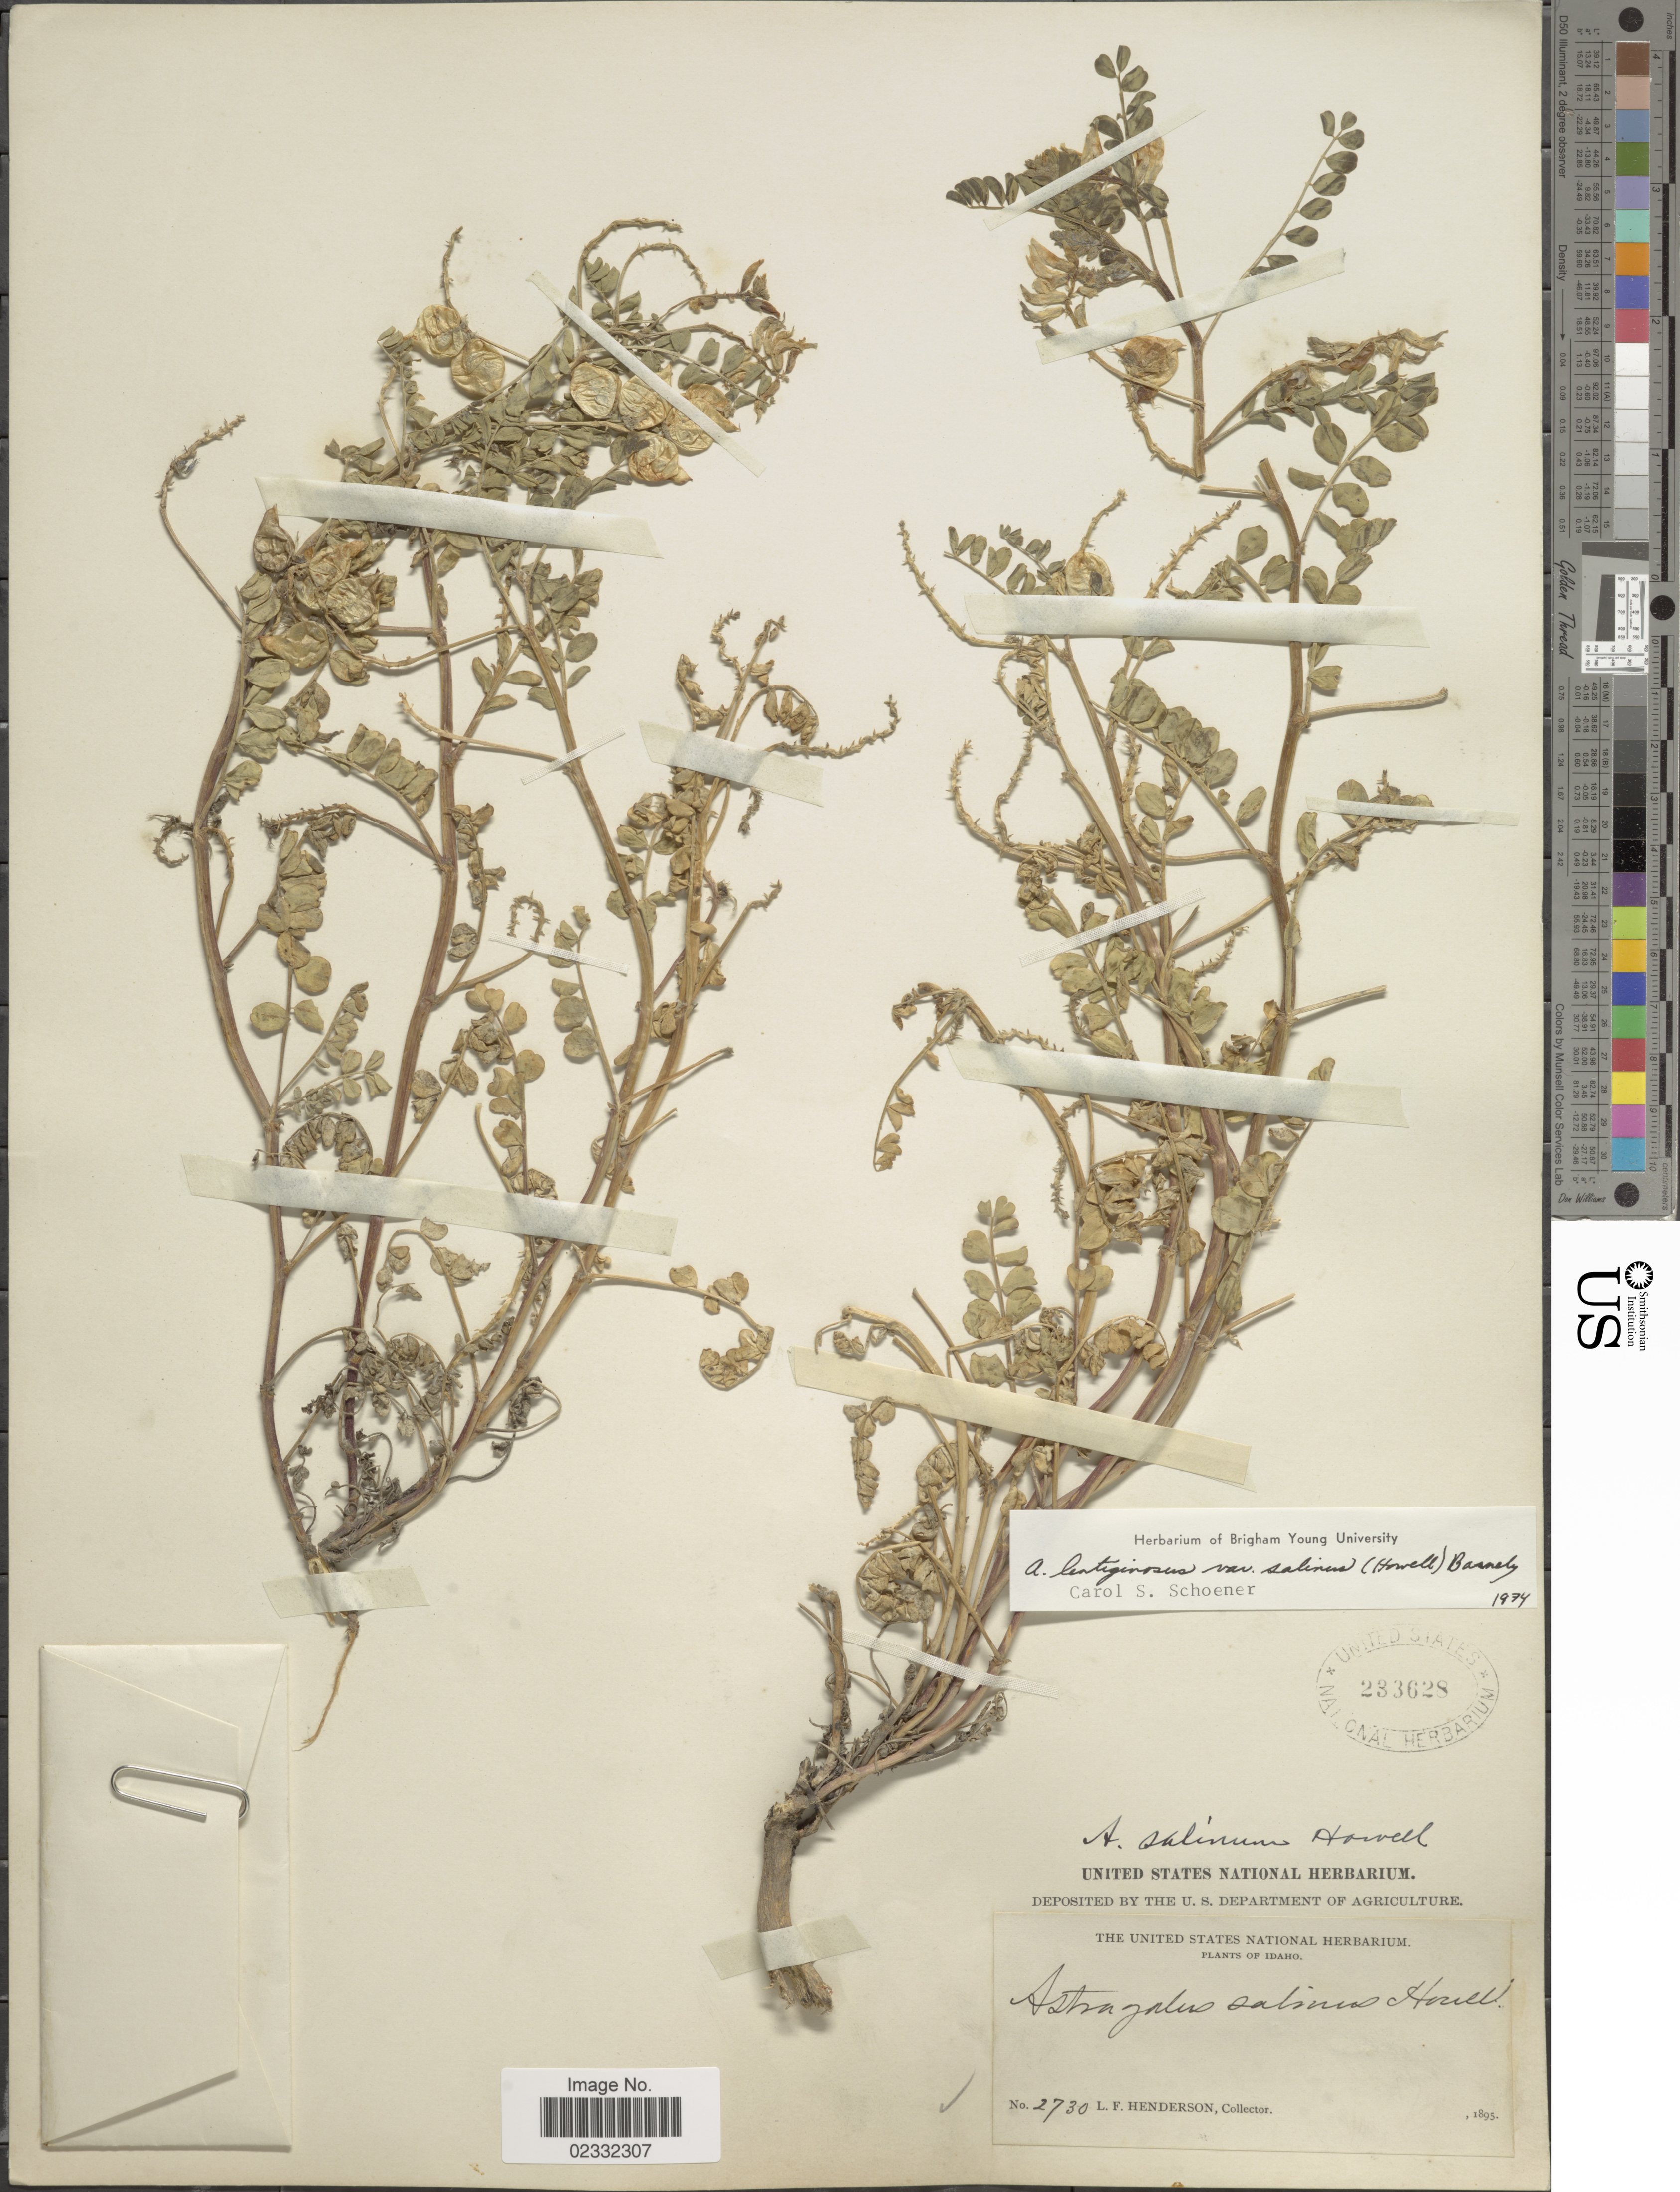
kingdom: Plantae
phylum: Tracheophyta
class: Magnoliopsida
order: Fabales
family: Fabaceae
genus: Astragalus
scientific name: Astragalus lentiginosus var. salinus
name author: (Howell) Barneby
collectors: L. Henderson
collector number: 2730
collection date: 1895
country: United States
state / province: Idaho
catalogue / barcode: US 233628